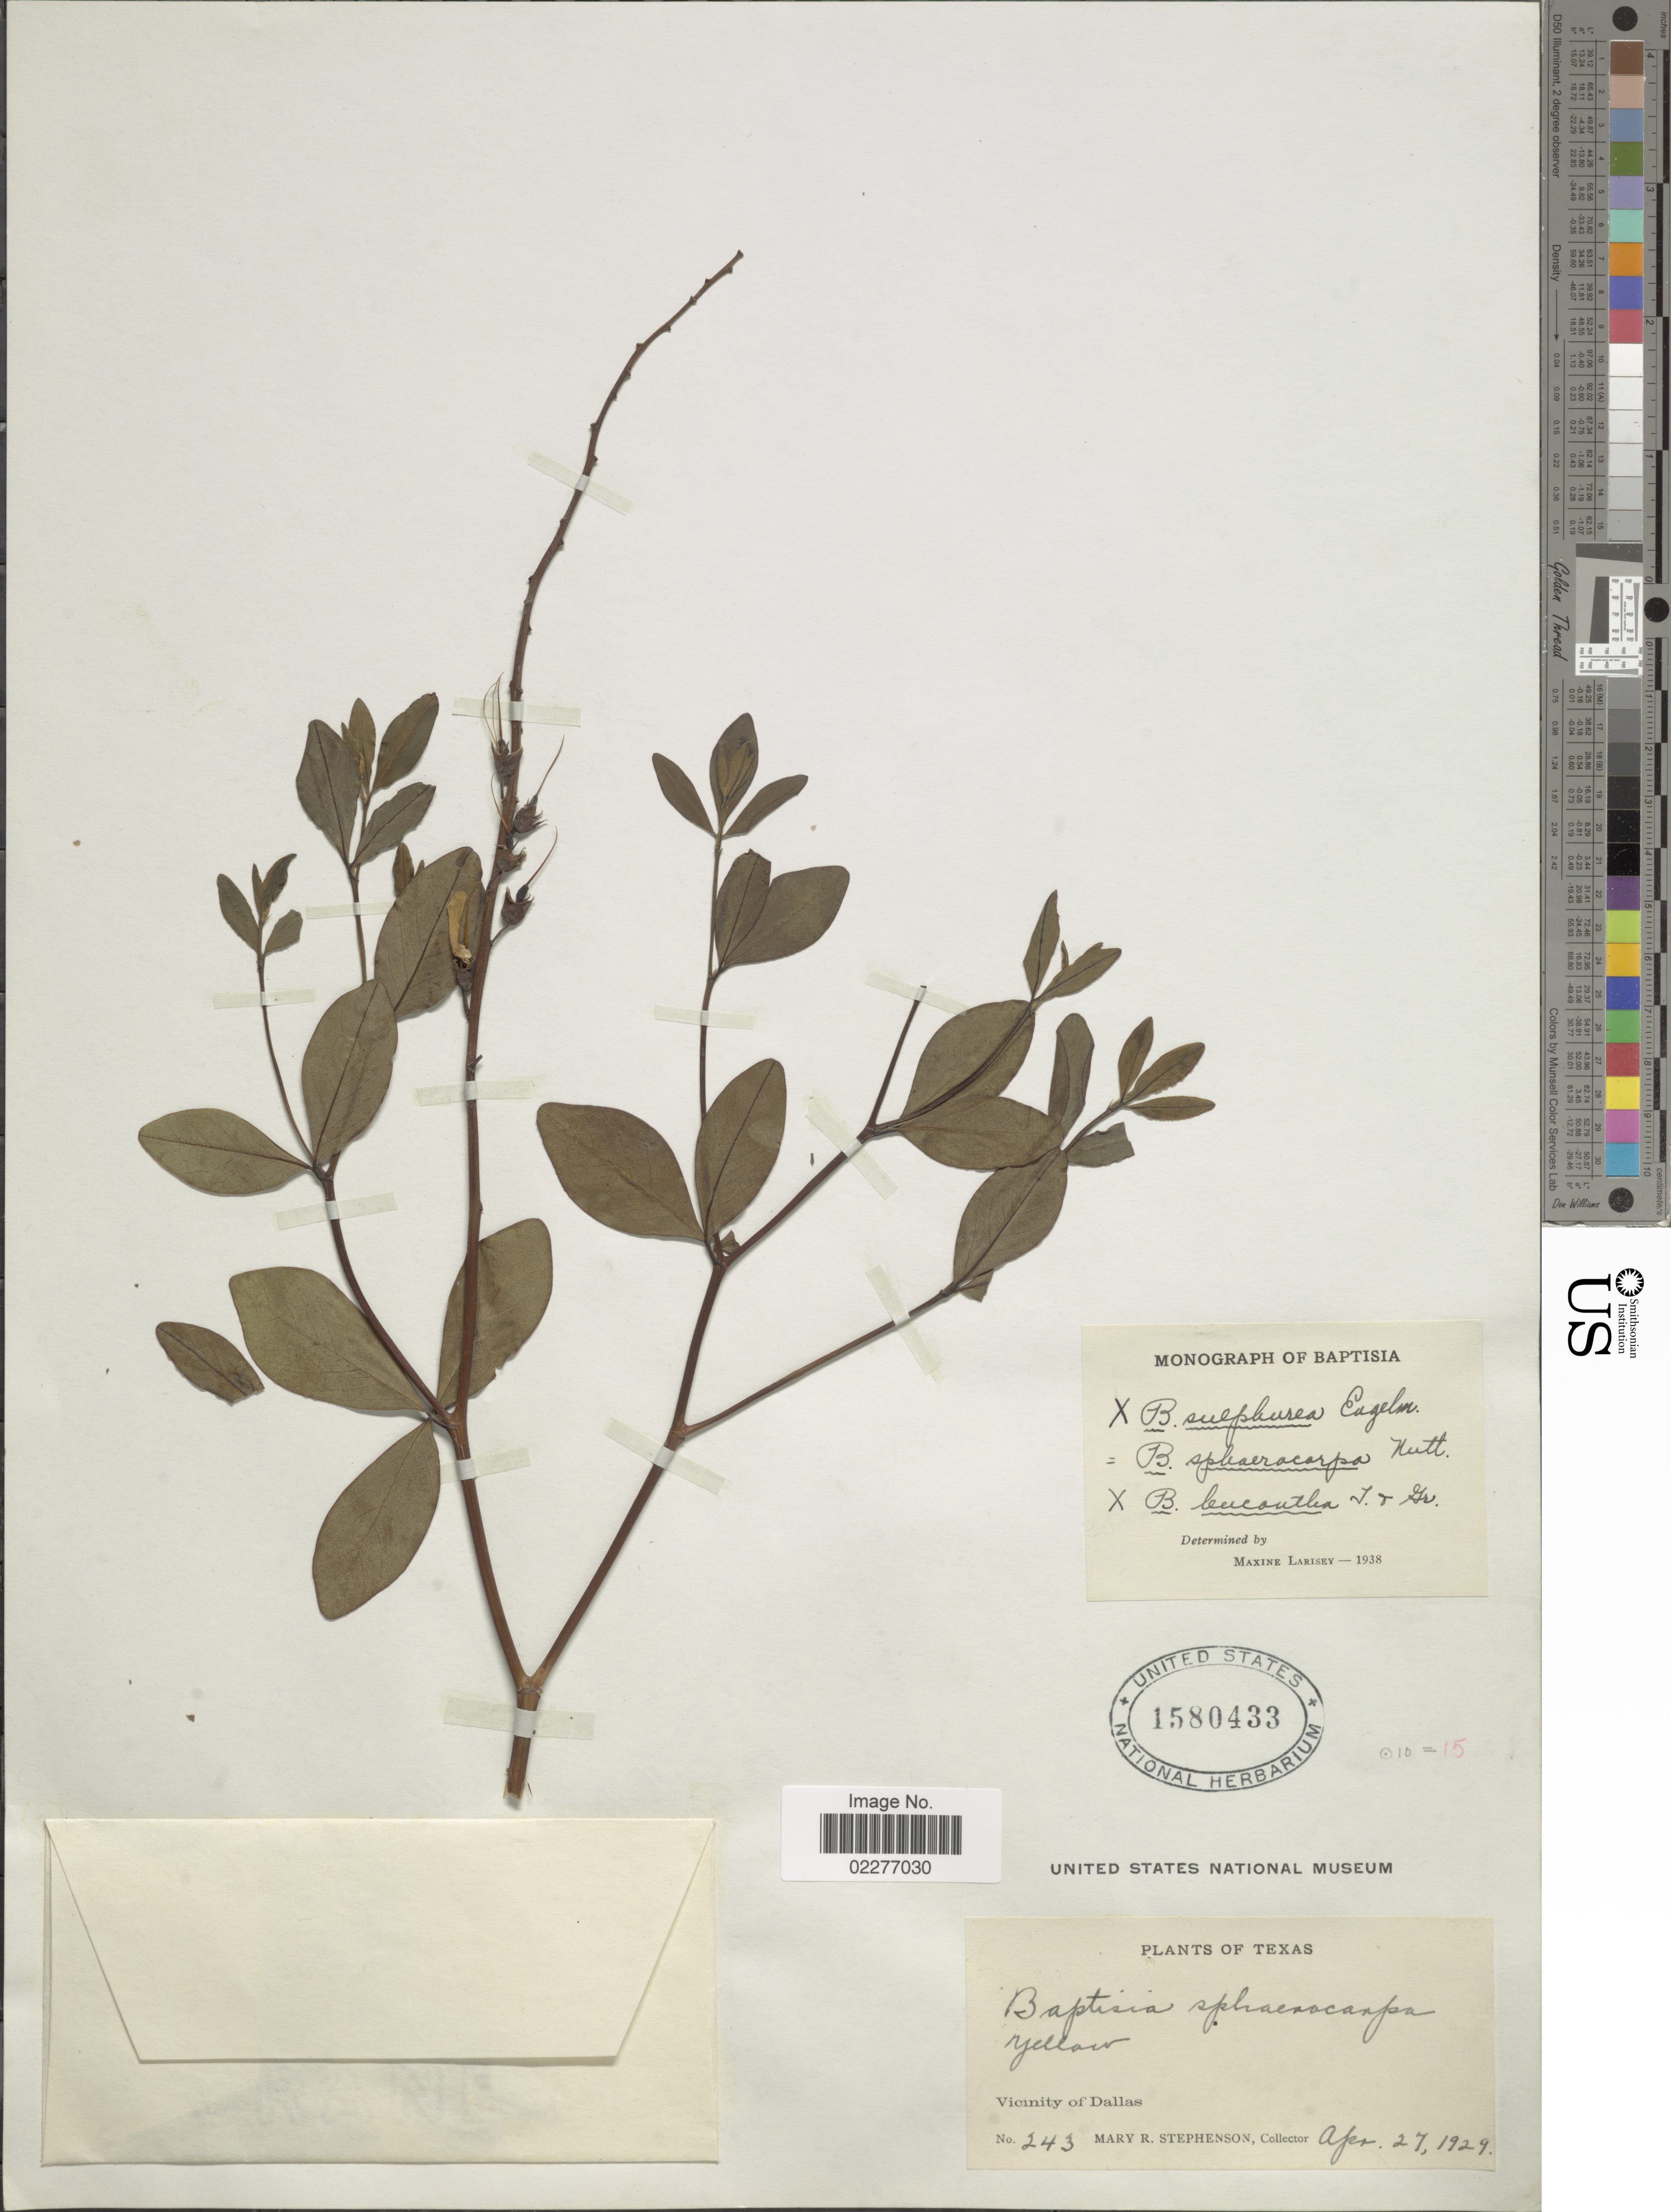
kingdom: Plantae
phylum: Tracheophyta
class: Magnoliopsida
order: Fabales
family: Fabaceae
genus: Baptisia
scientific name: Baptisia sulphurea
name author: Engelm.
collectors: M. Stephenson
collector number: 243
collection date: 1929-04-27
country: United States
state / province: Texas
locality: Vicinity of Dallas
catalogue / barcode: US 1580433